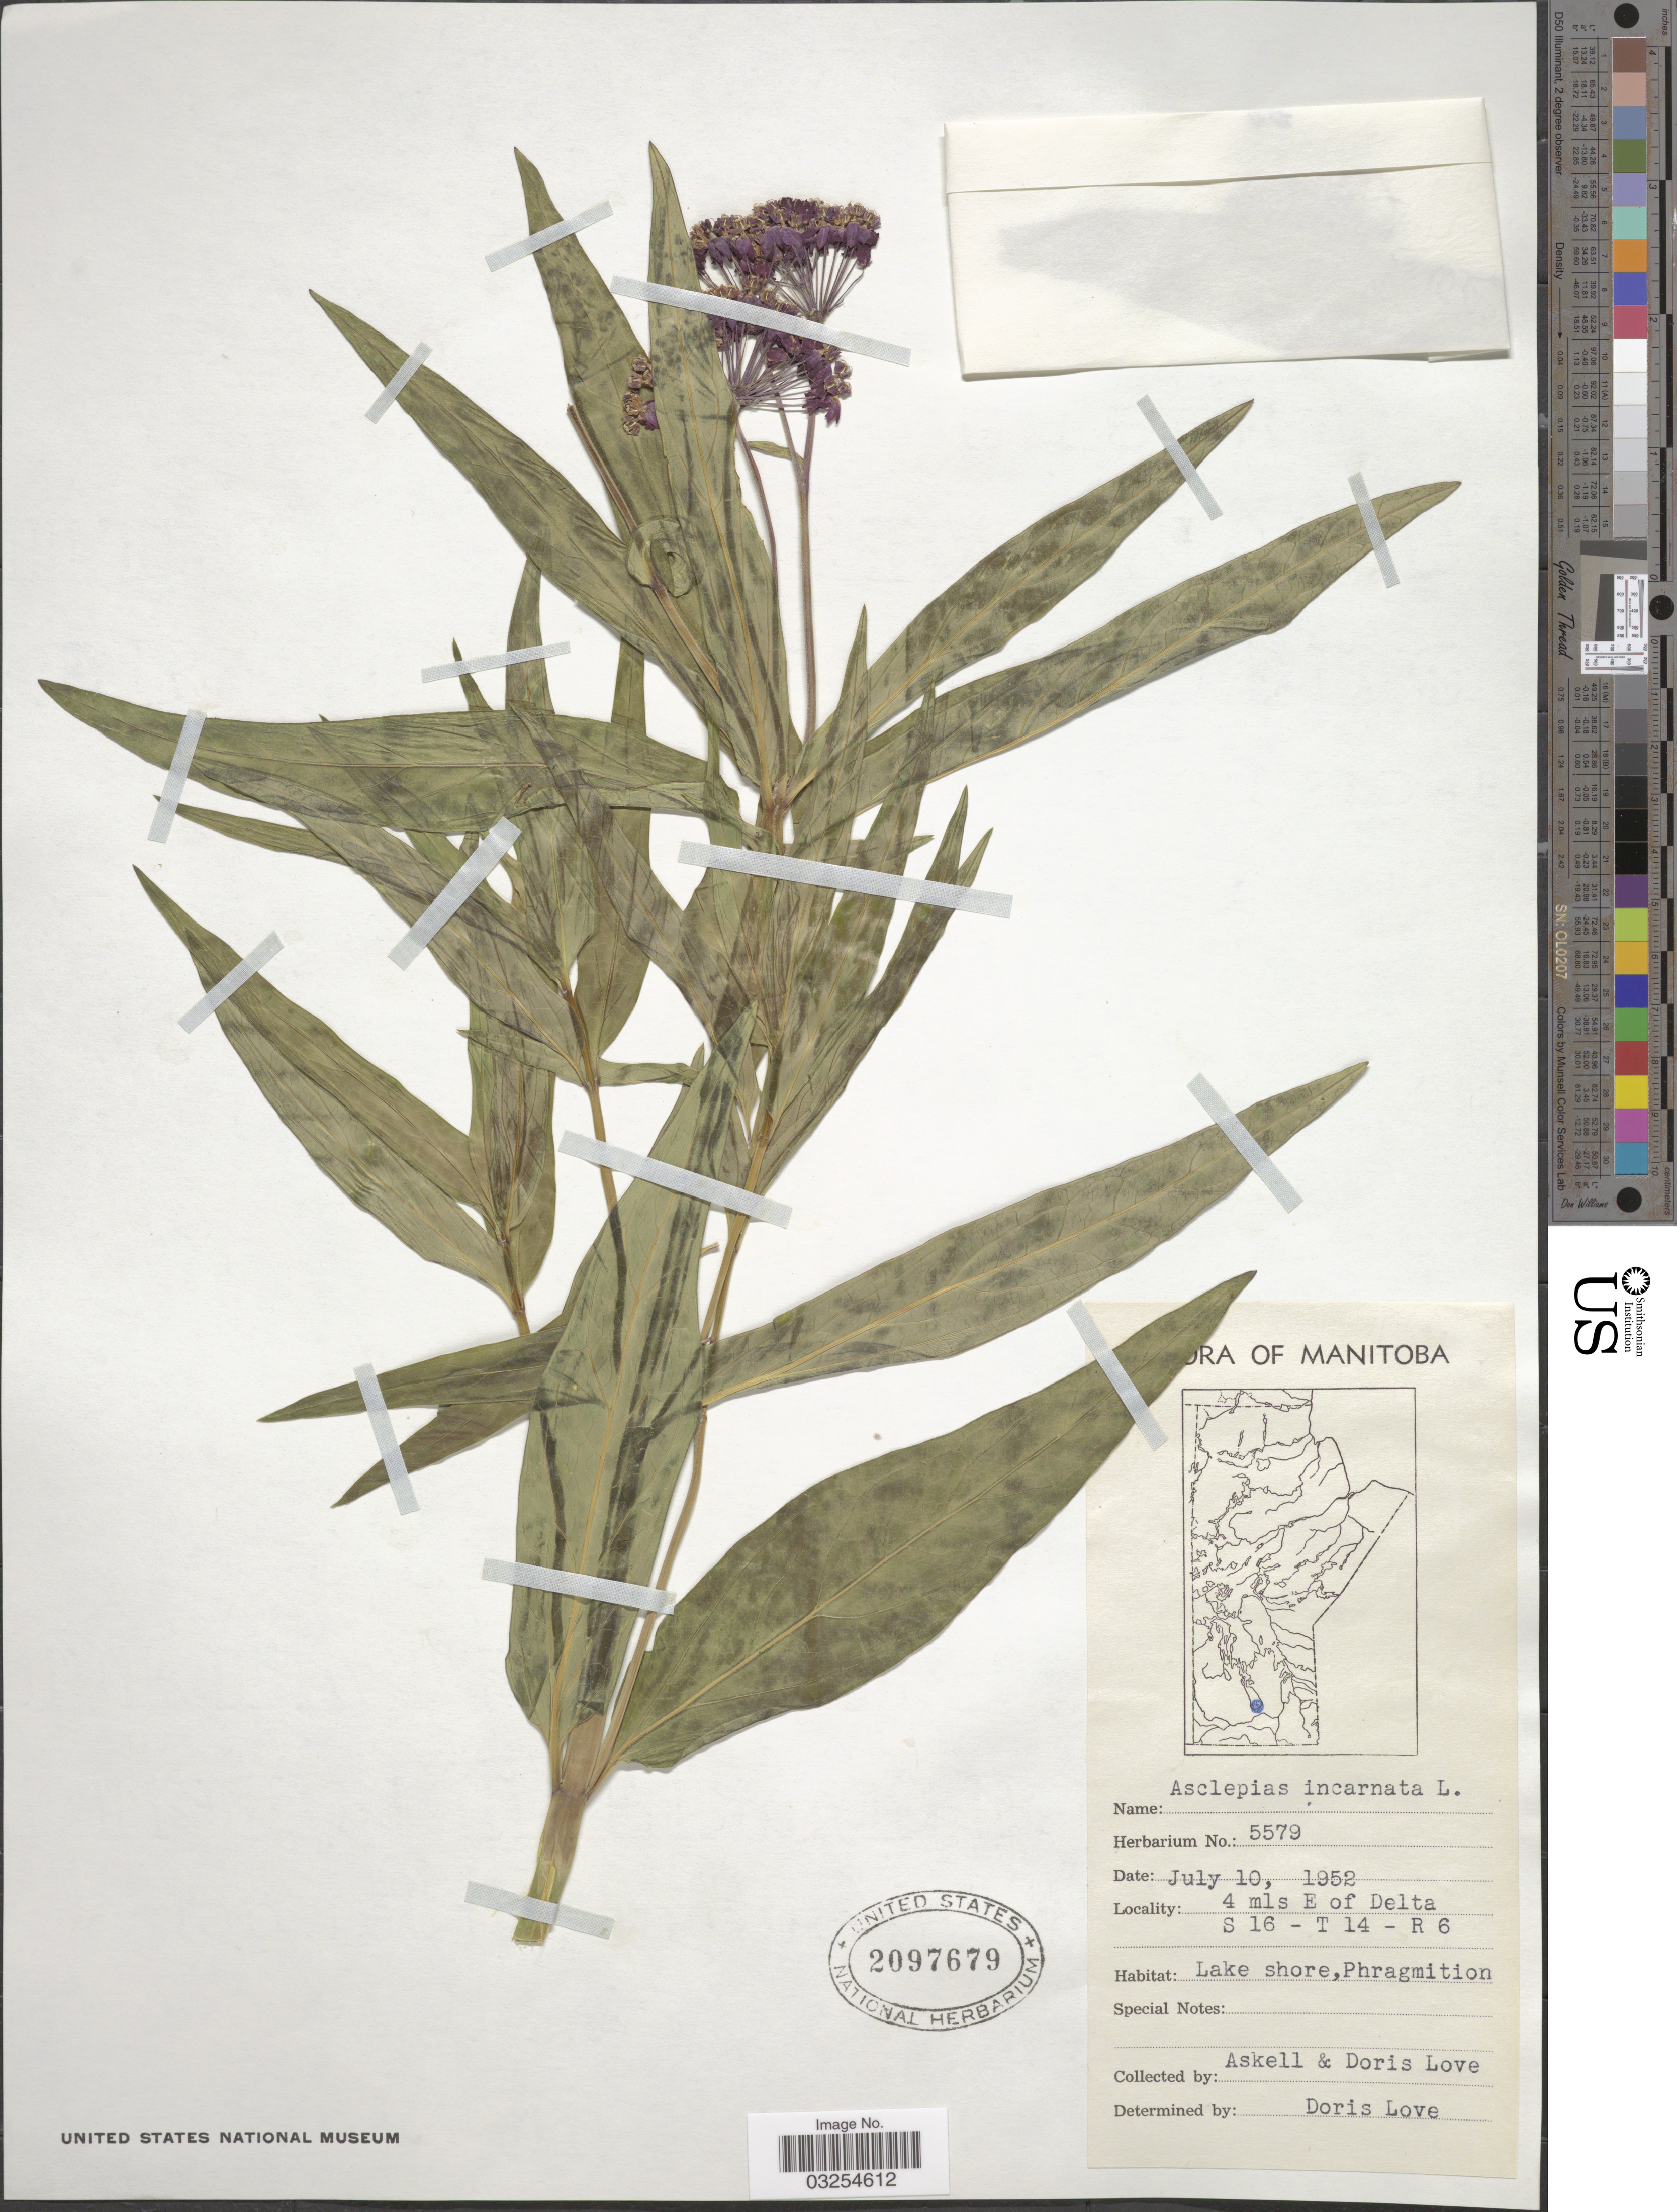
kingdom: Plantae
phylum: Tracheophyta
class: Magnoliopsida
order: Gentianales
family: Apocynaceae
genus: Asclepias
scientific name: Asclepias incarnata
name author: L.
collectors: Á. Löve & D. Löve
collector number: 5579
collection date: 1952-07-10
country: Canada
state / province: Manitoba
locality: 4 mls E of Delta, S 16 - T 14 - R 6.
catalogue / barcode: US 2097679